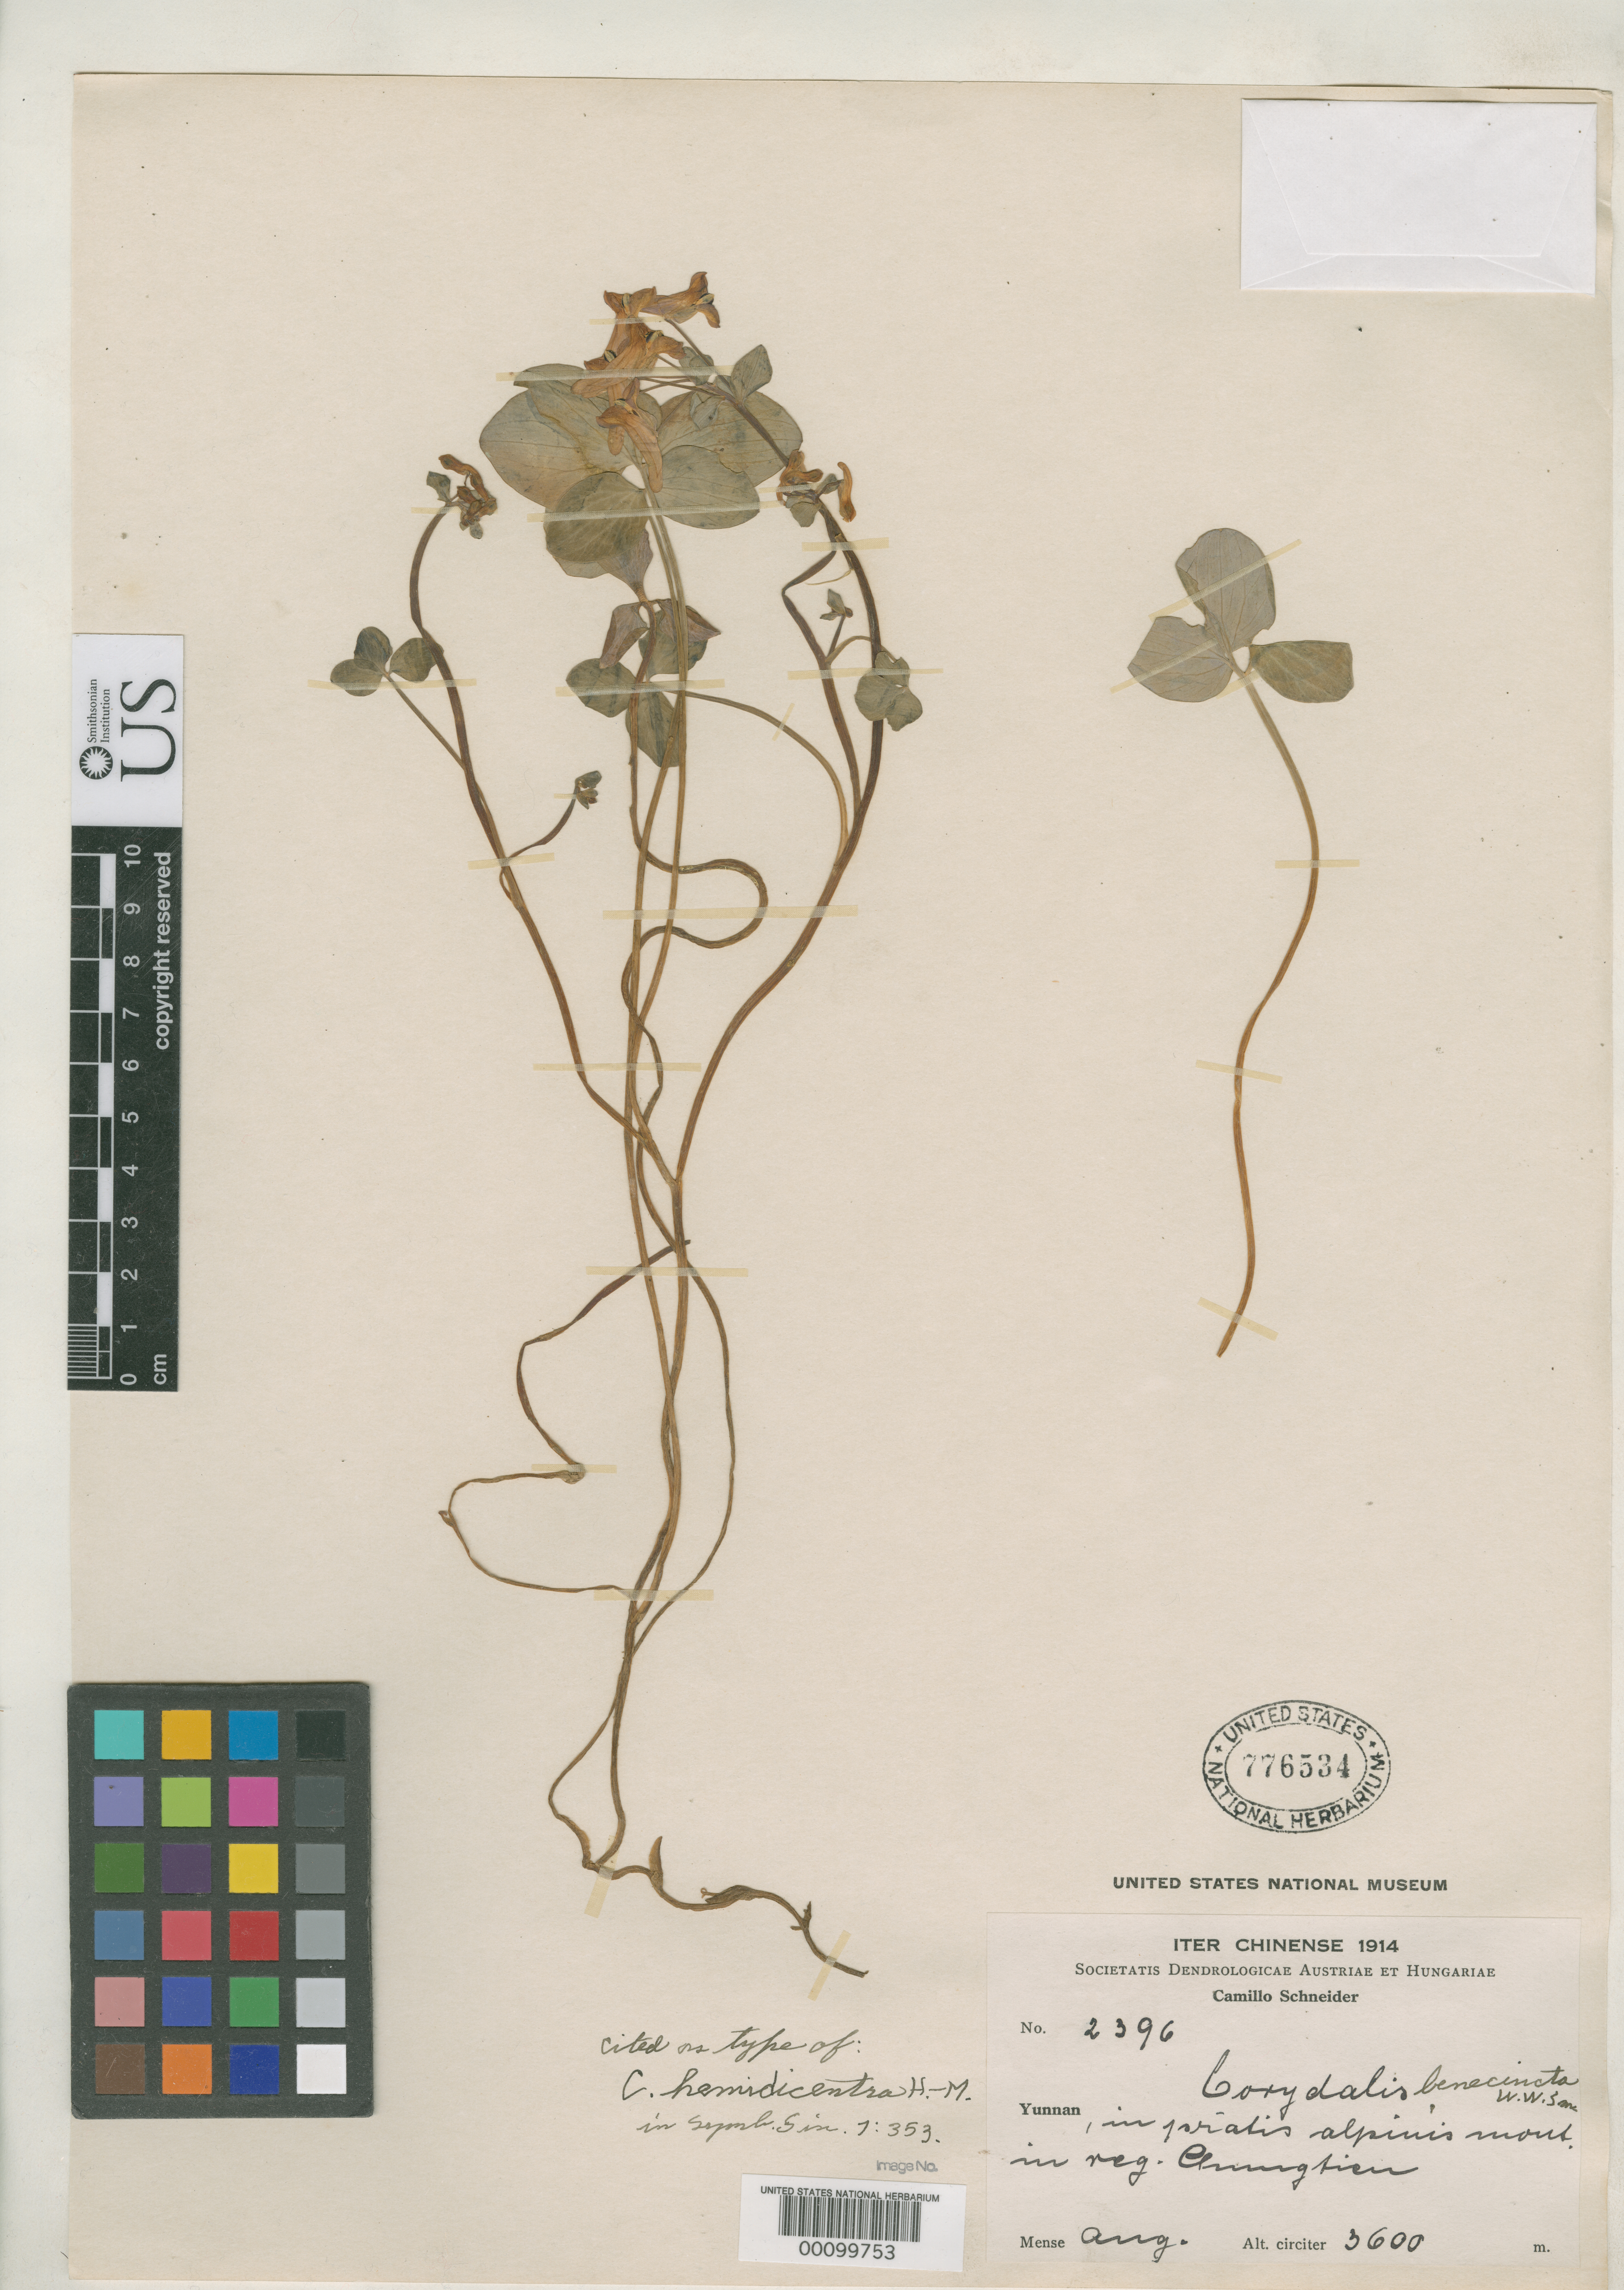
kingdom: Plantae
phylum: Tracheophyta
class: Magnoliopsida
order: Ranunculales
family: Papaveraceae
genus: Corydalis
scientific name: Corydalis hemidicentra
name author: Hand.-Mazz.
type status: Type Collection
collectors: C. K. Schneider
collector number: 2396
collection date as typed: Aug 1914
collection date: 1914-08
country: China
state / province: Yunnan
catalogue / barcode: US 776534